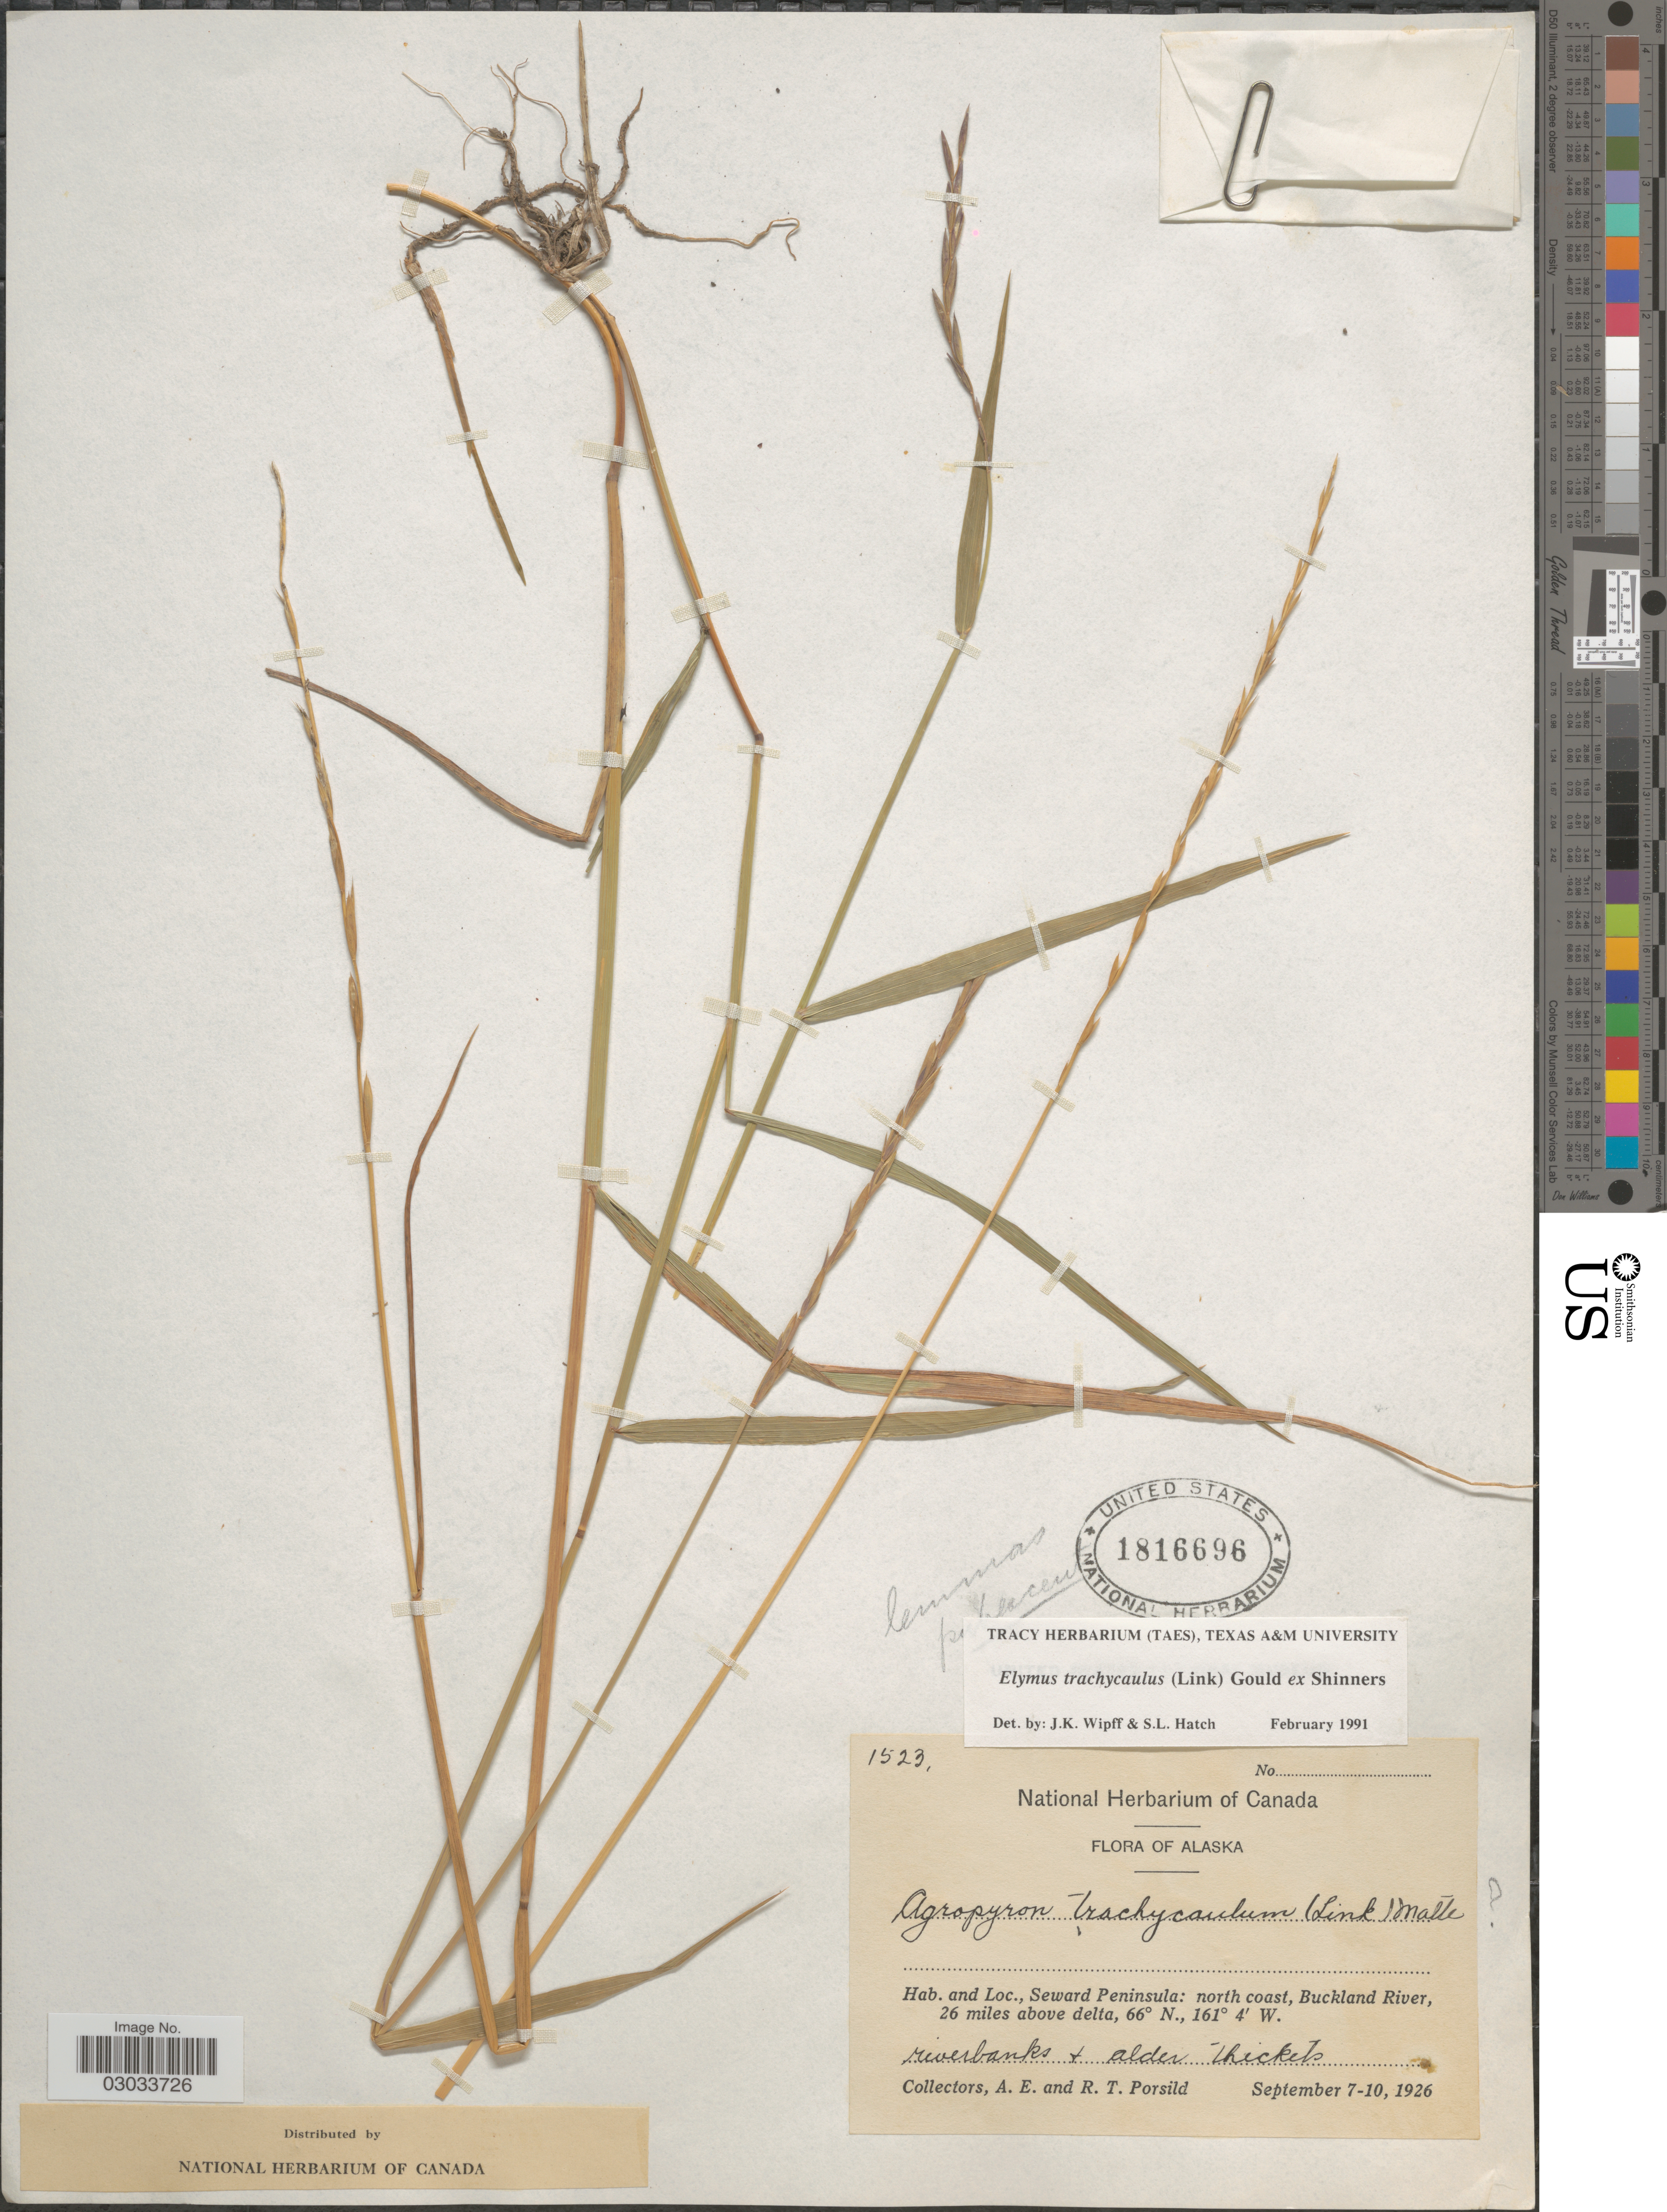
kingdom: Plantae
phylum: Tracheophyta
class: Liliopsida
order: Poales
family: Poaceae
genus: Elymus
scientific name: Elymus trachycaulus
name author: (Link) Gould ex Shinners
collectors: A. E. Porsild & R. T. Porsild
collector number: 1523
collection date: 1926-09-07/1926-09-10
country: United States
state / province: Alaska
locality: Seward Peninsula: north coast, Buckland River, 26 miles above delta.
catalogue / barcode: US 1816696